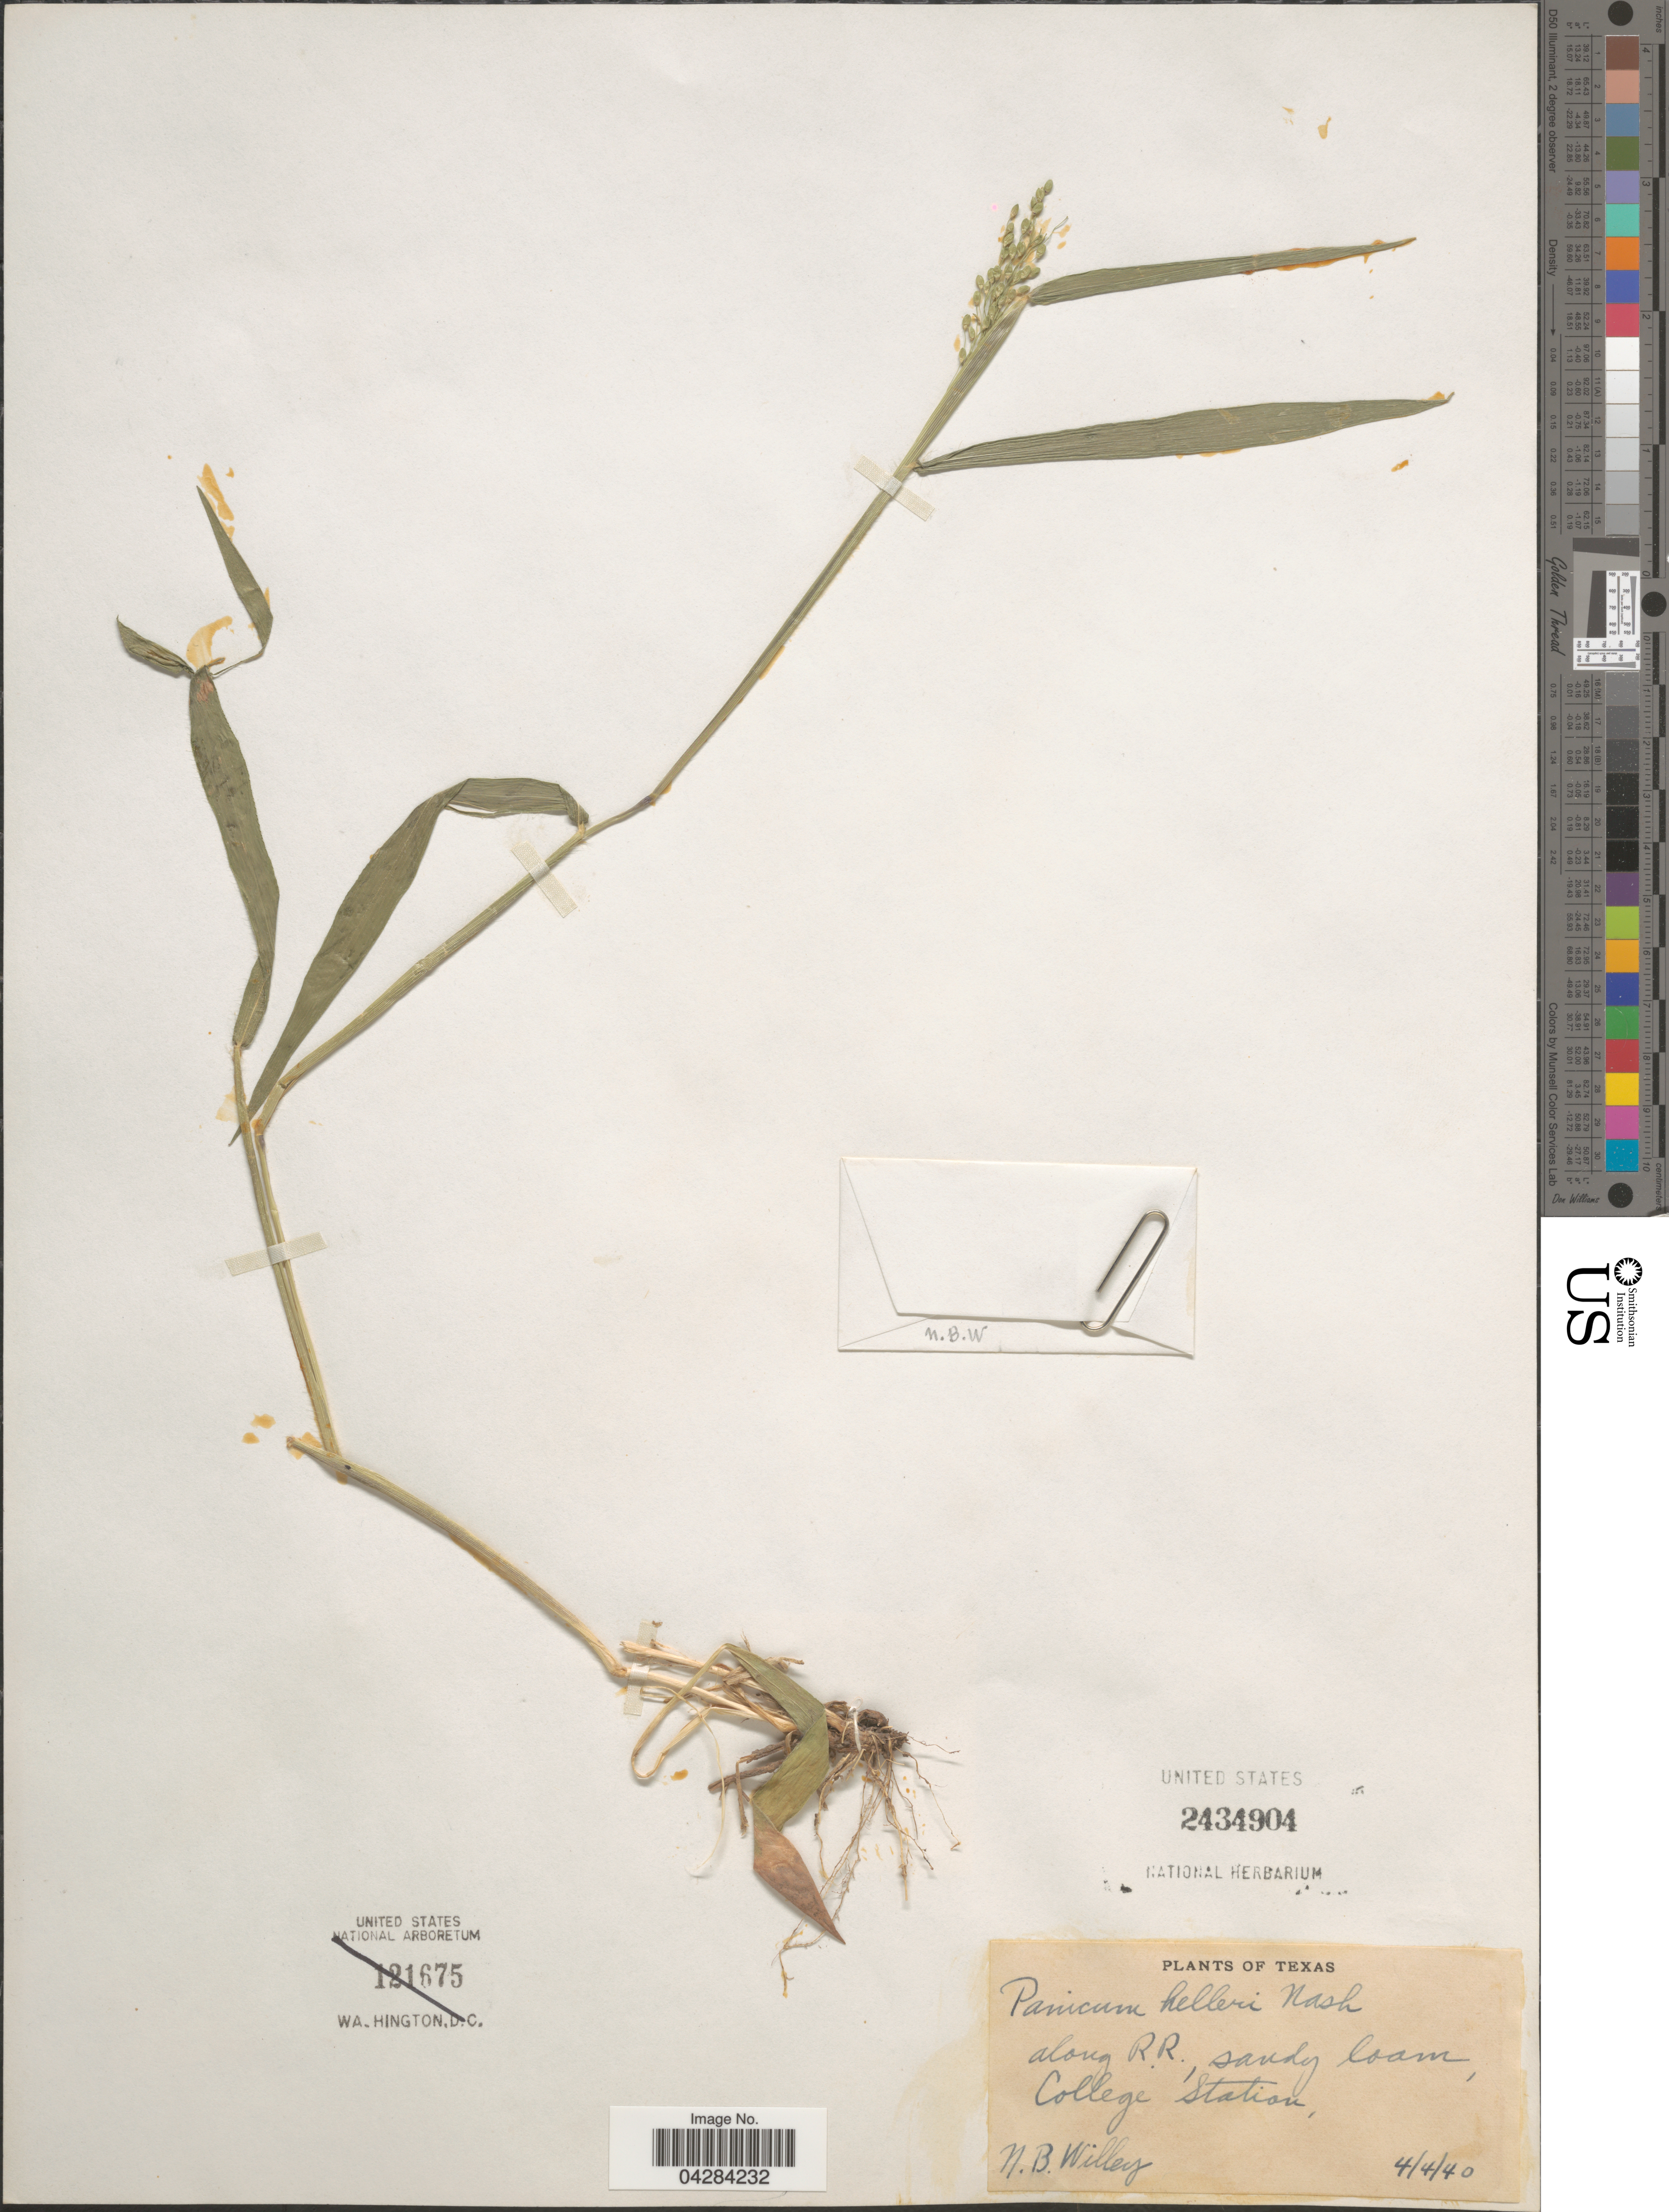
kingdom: Plantae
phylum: Tracheophyta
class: Liliopsida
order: Poales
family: Poaceae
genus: Dichanthelium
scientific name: Dichanthelium oligosanthes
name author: (Schult.) Gould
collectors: N. Willey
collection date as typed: Transcribed d/m/y: 4/4/40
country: United States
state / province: Texas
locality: Along R.R., sandy loam, College Station.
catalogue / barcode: US 2434904